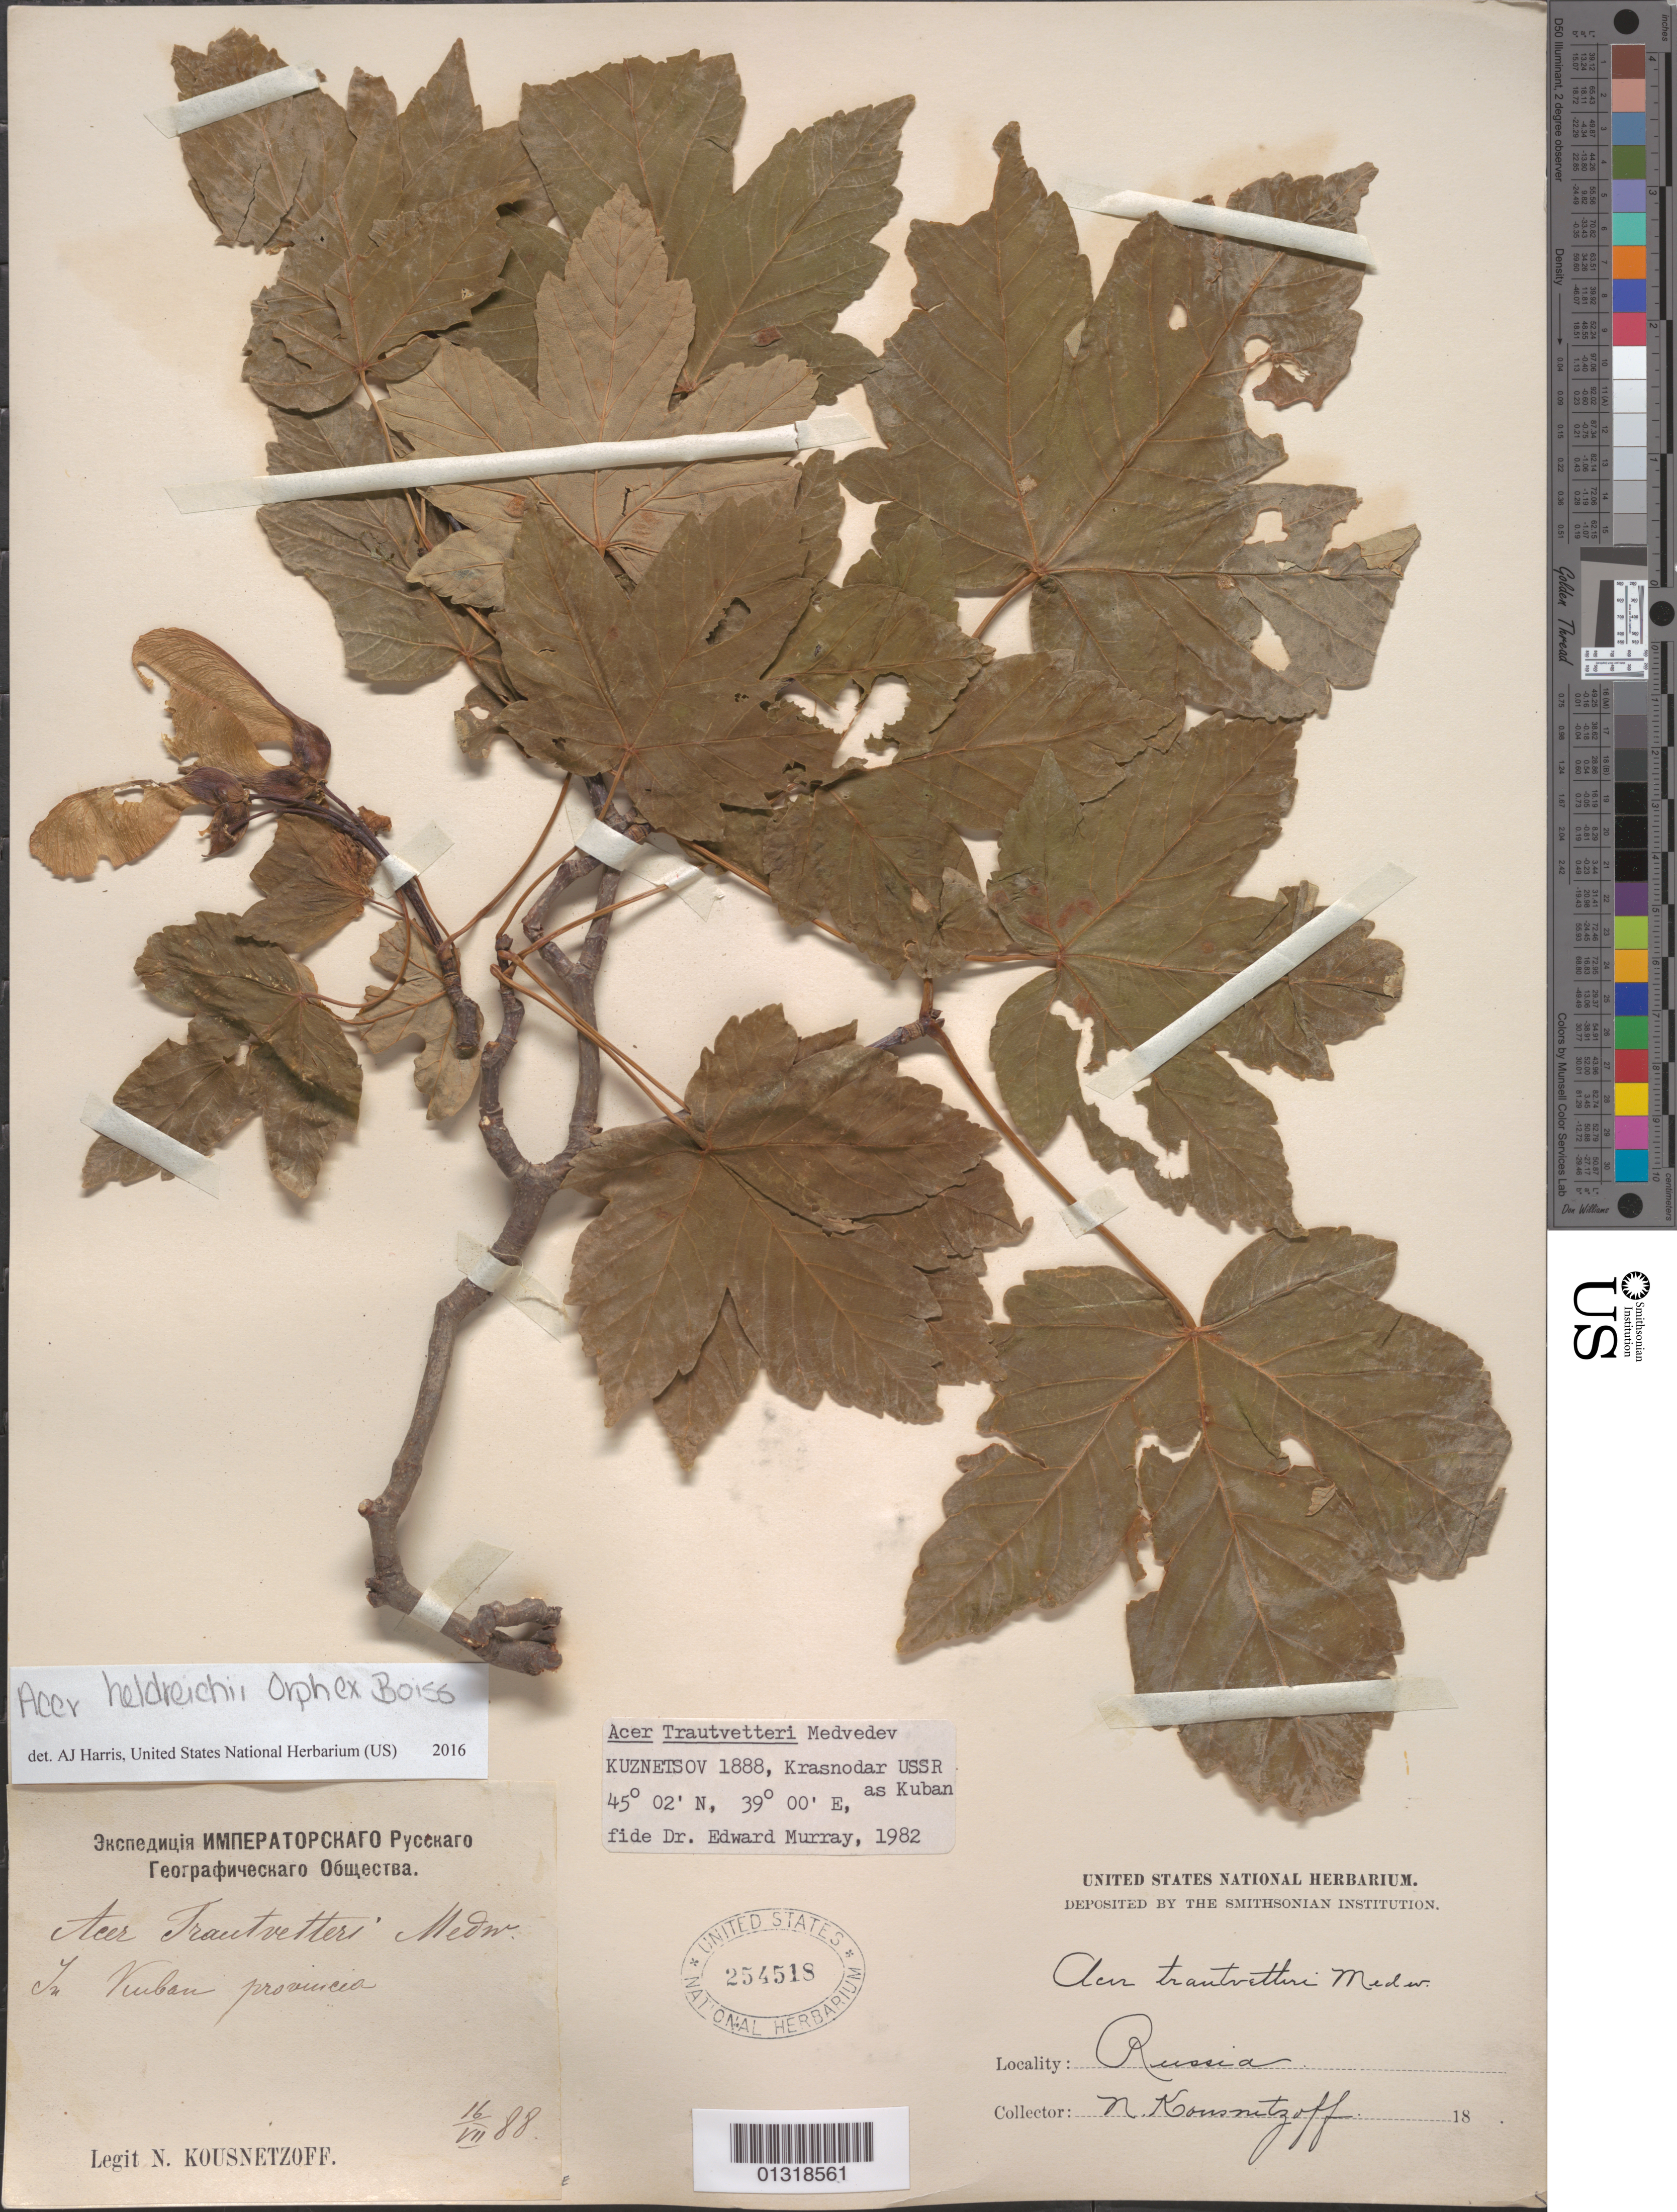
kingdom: Plantae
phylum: Tracheophyta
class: Magnoliopsida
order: Sapindales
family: Sapindaceae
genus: Acer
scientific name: Acer heldreichii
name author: Orph. ex Boiss.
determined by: Harris, A. J.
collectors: N. Kousnetzoff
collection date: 1888-07-16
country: Russian Federation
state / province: Krasnoyarsk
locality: Kuban [Krasnodar Krai] Province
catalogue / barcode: US 254518